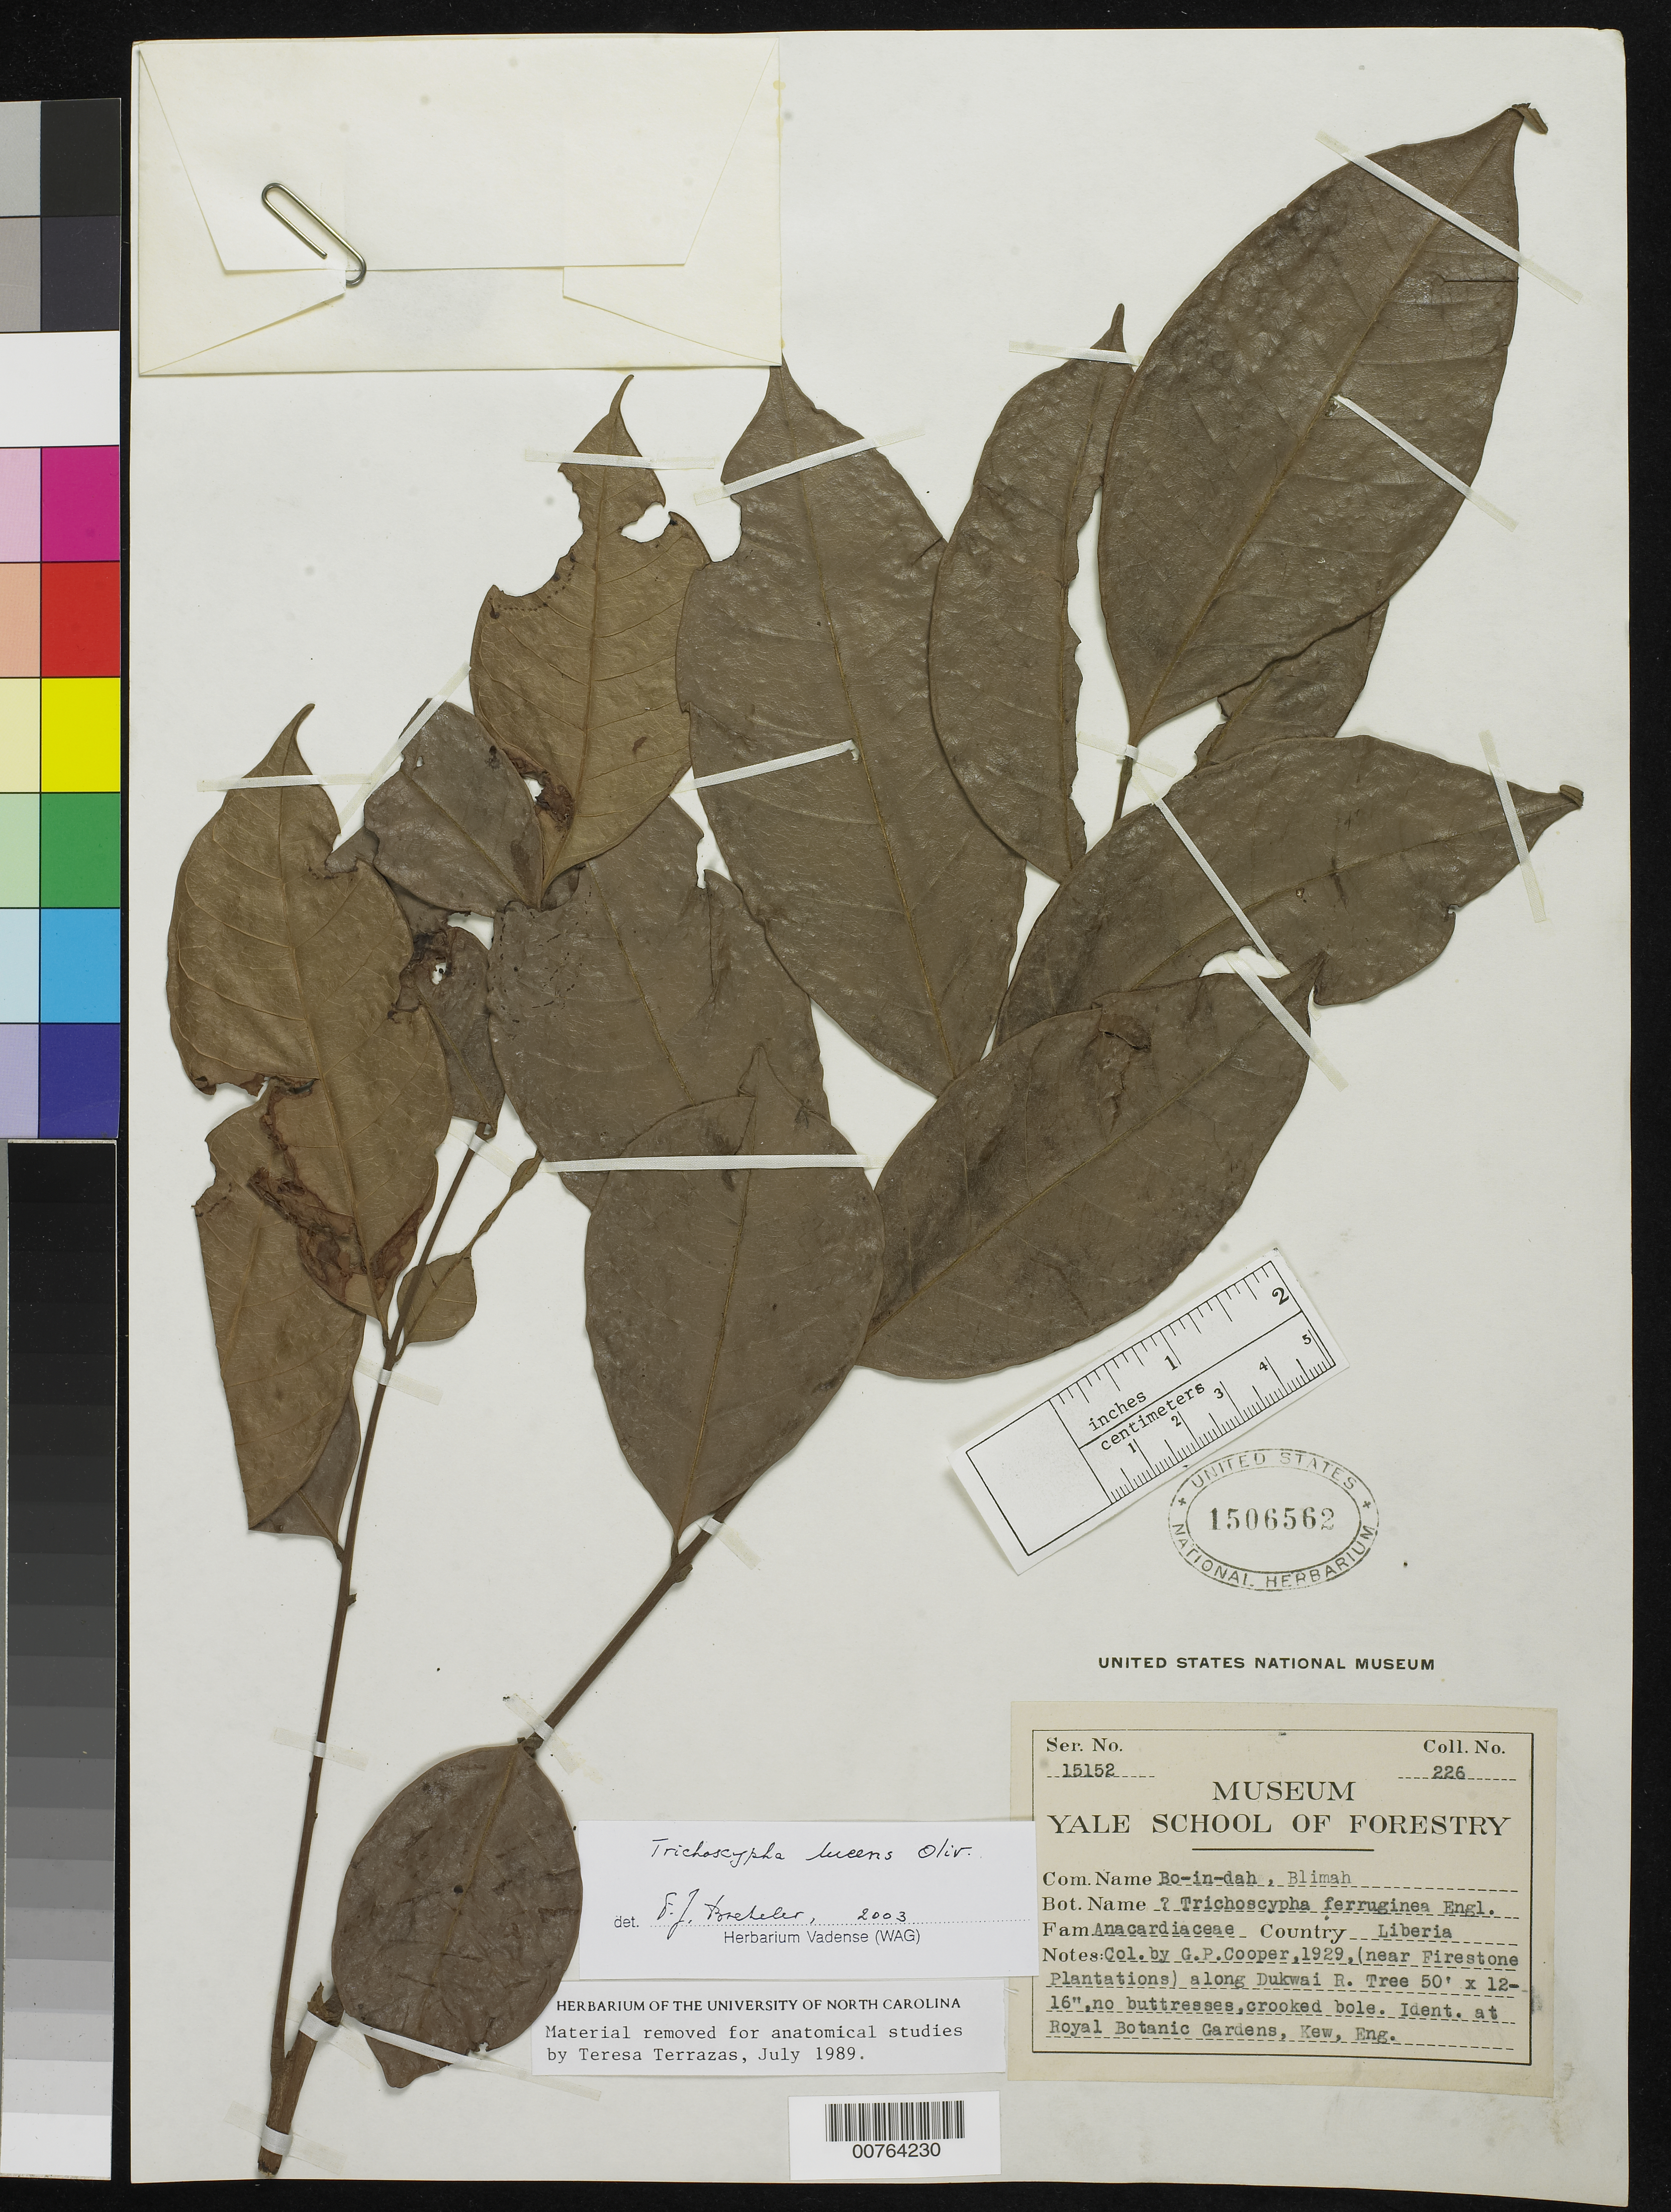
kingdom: Plantae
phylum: Tracheophyta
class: Magnoliopsida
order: Sapindales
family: Anacardiaceae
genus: Trichoscypha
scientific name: Trichoscypha lucens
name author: Oliv.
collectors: G. Cooper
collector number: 226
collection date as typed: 1929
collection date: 1929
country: Liberia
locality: (near Firestone Plantations) along Dukwai River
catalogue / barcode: US 1506562